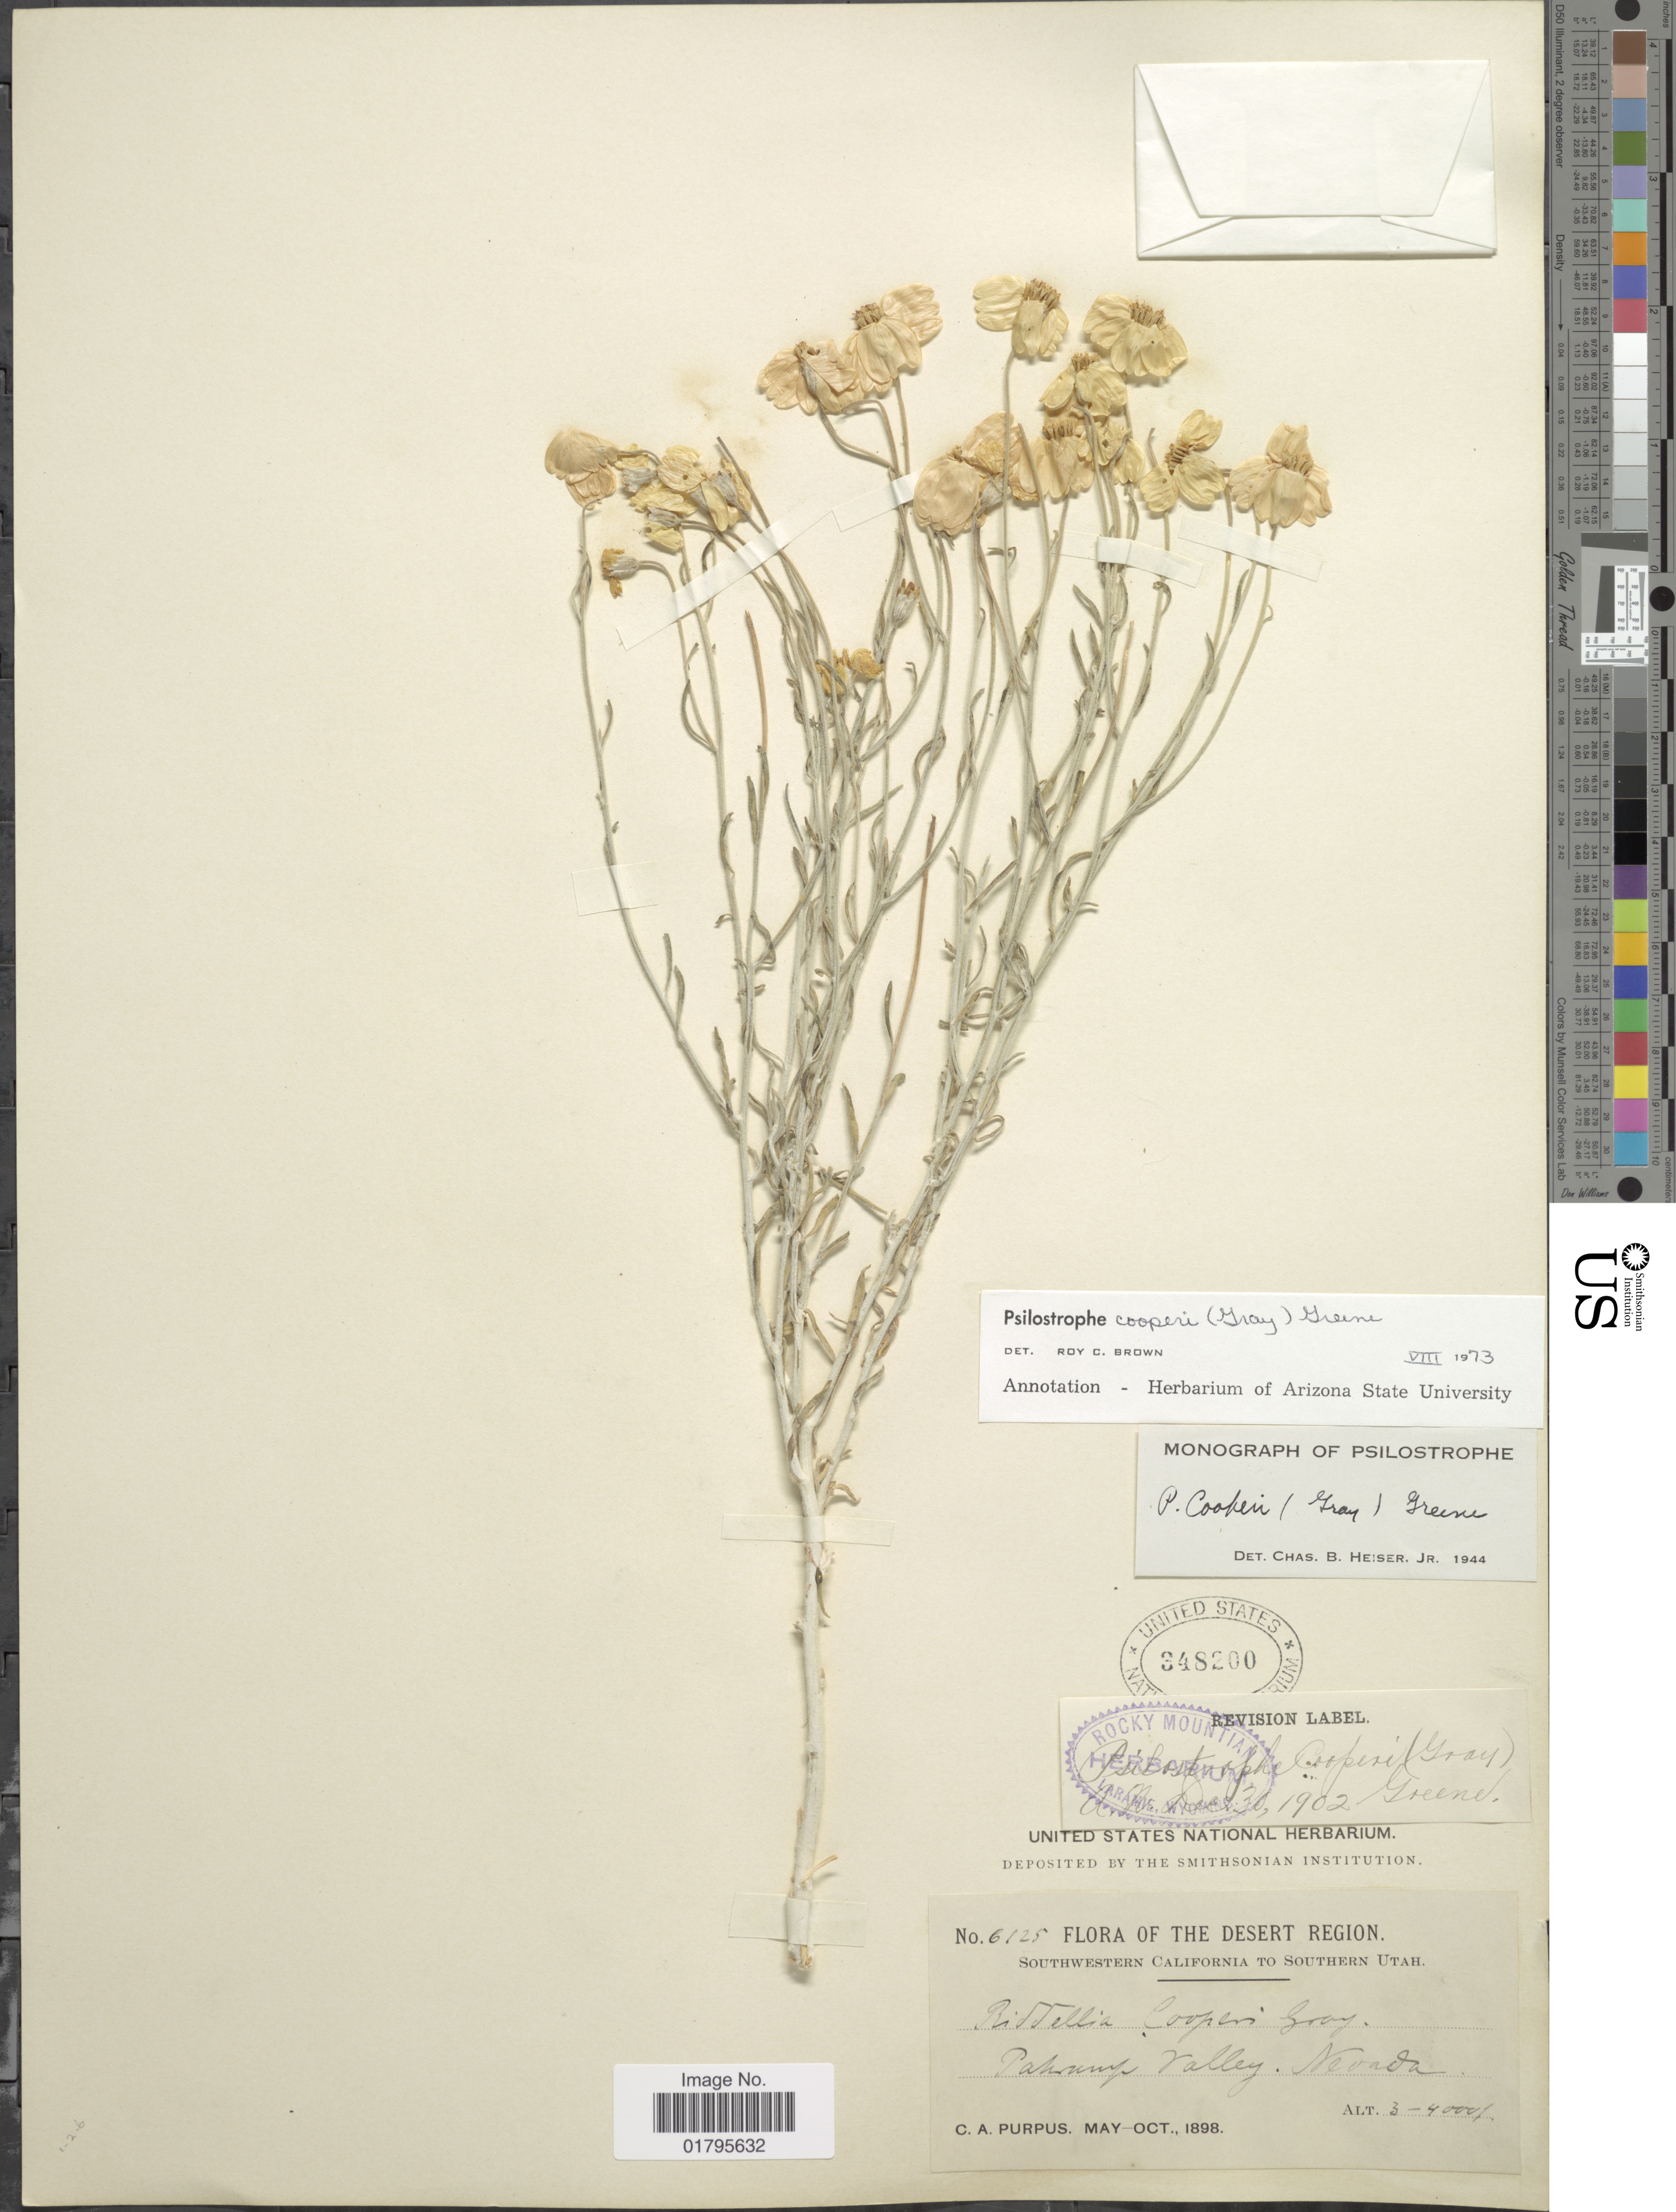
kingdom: Plantae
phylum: Tracheophyta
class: Magnoliopsida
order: Asterales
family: Asteraceae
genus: Psilostrophe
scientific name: Psilostrophe cooperi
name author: (A. Gray) Greene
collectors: C. A. Purpus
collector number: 6125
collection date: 1898-05/1898-10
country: United States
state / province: Nevada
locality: Pahrump Valley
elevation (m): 914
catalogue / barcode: US 348200